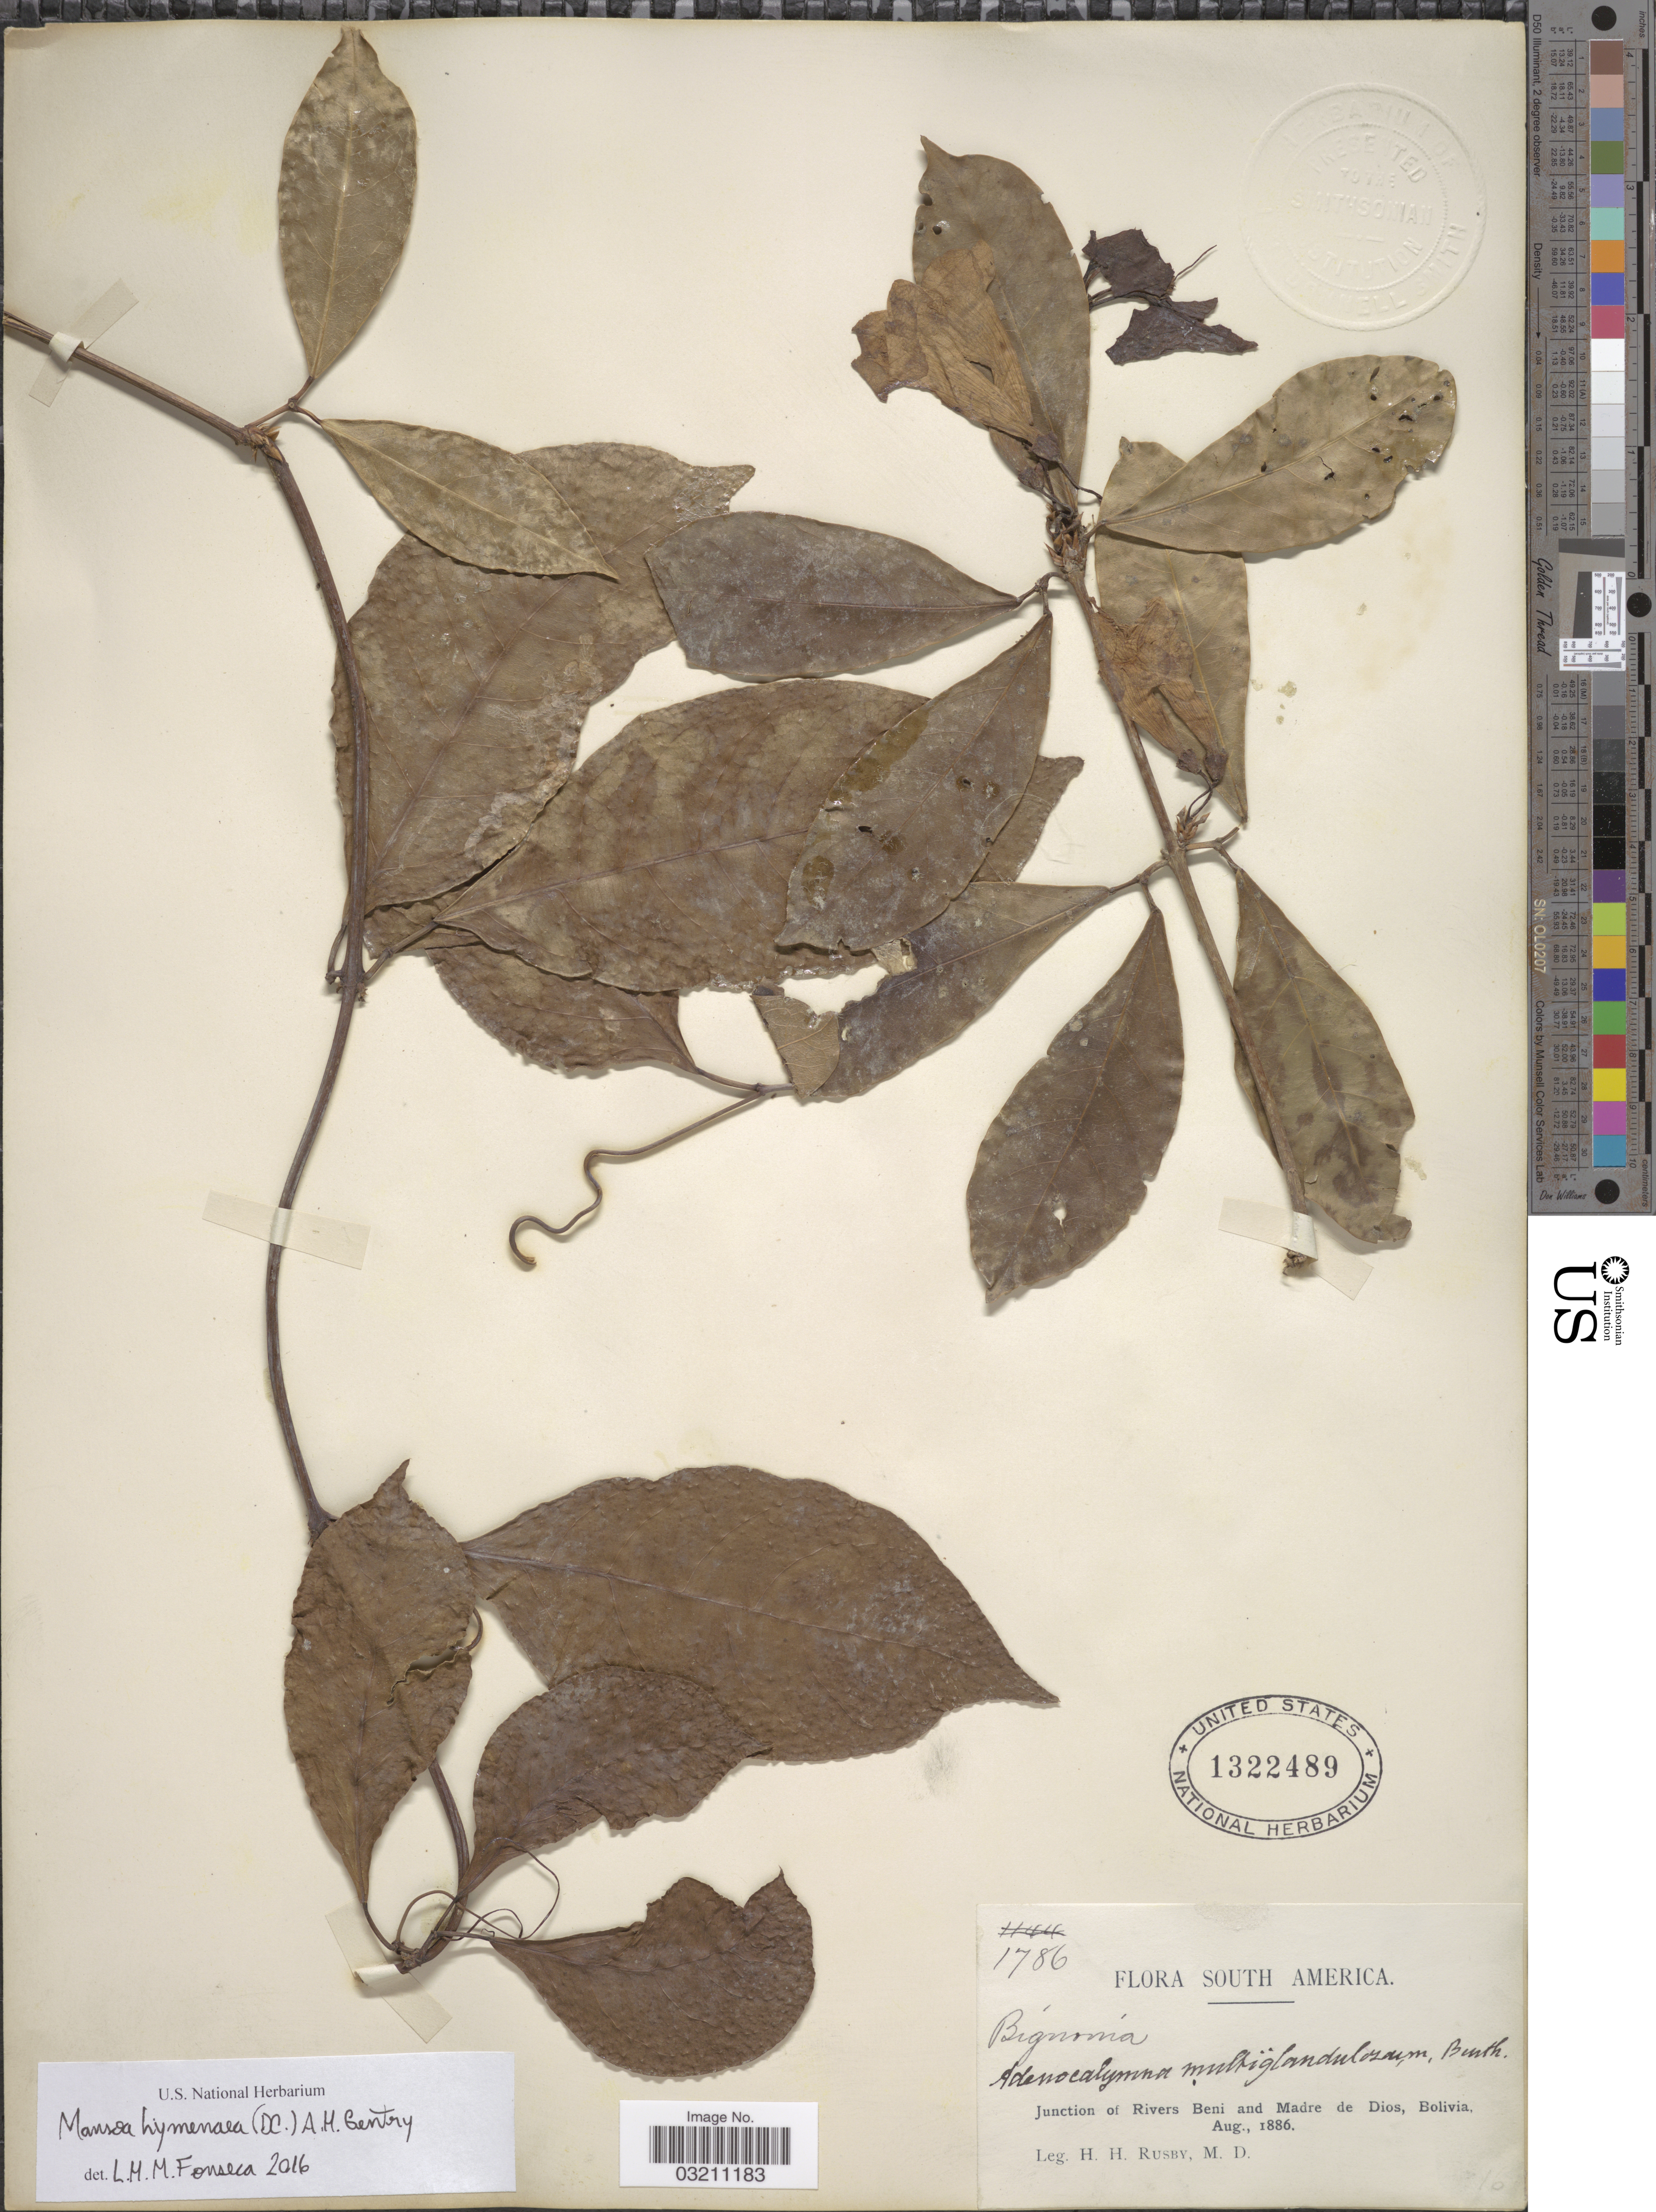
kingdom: Plantae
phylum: Tracheophyta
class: Magnoliopsida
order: Lamiales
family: Bignoniaceae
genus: Mansoa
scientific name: Mansoa hymenaea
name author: (DC.) A.H. Gentry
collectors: H. H. Rusby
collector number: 1786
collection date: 1886-08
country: Bolivia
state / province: Beni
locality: Junction of Rivers Beni and Madre de Dios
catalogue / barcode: US 1322489